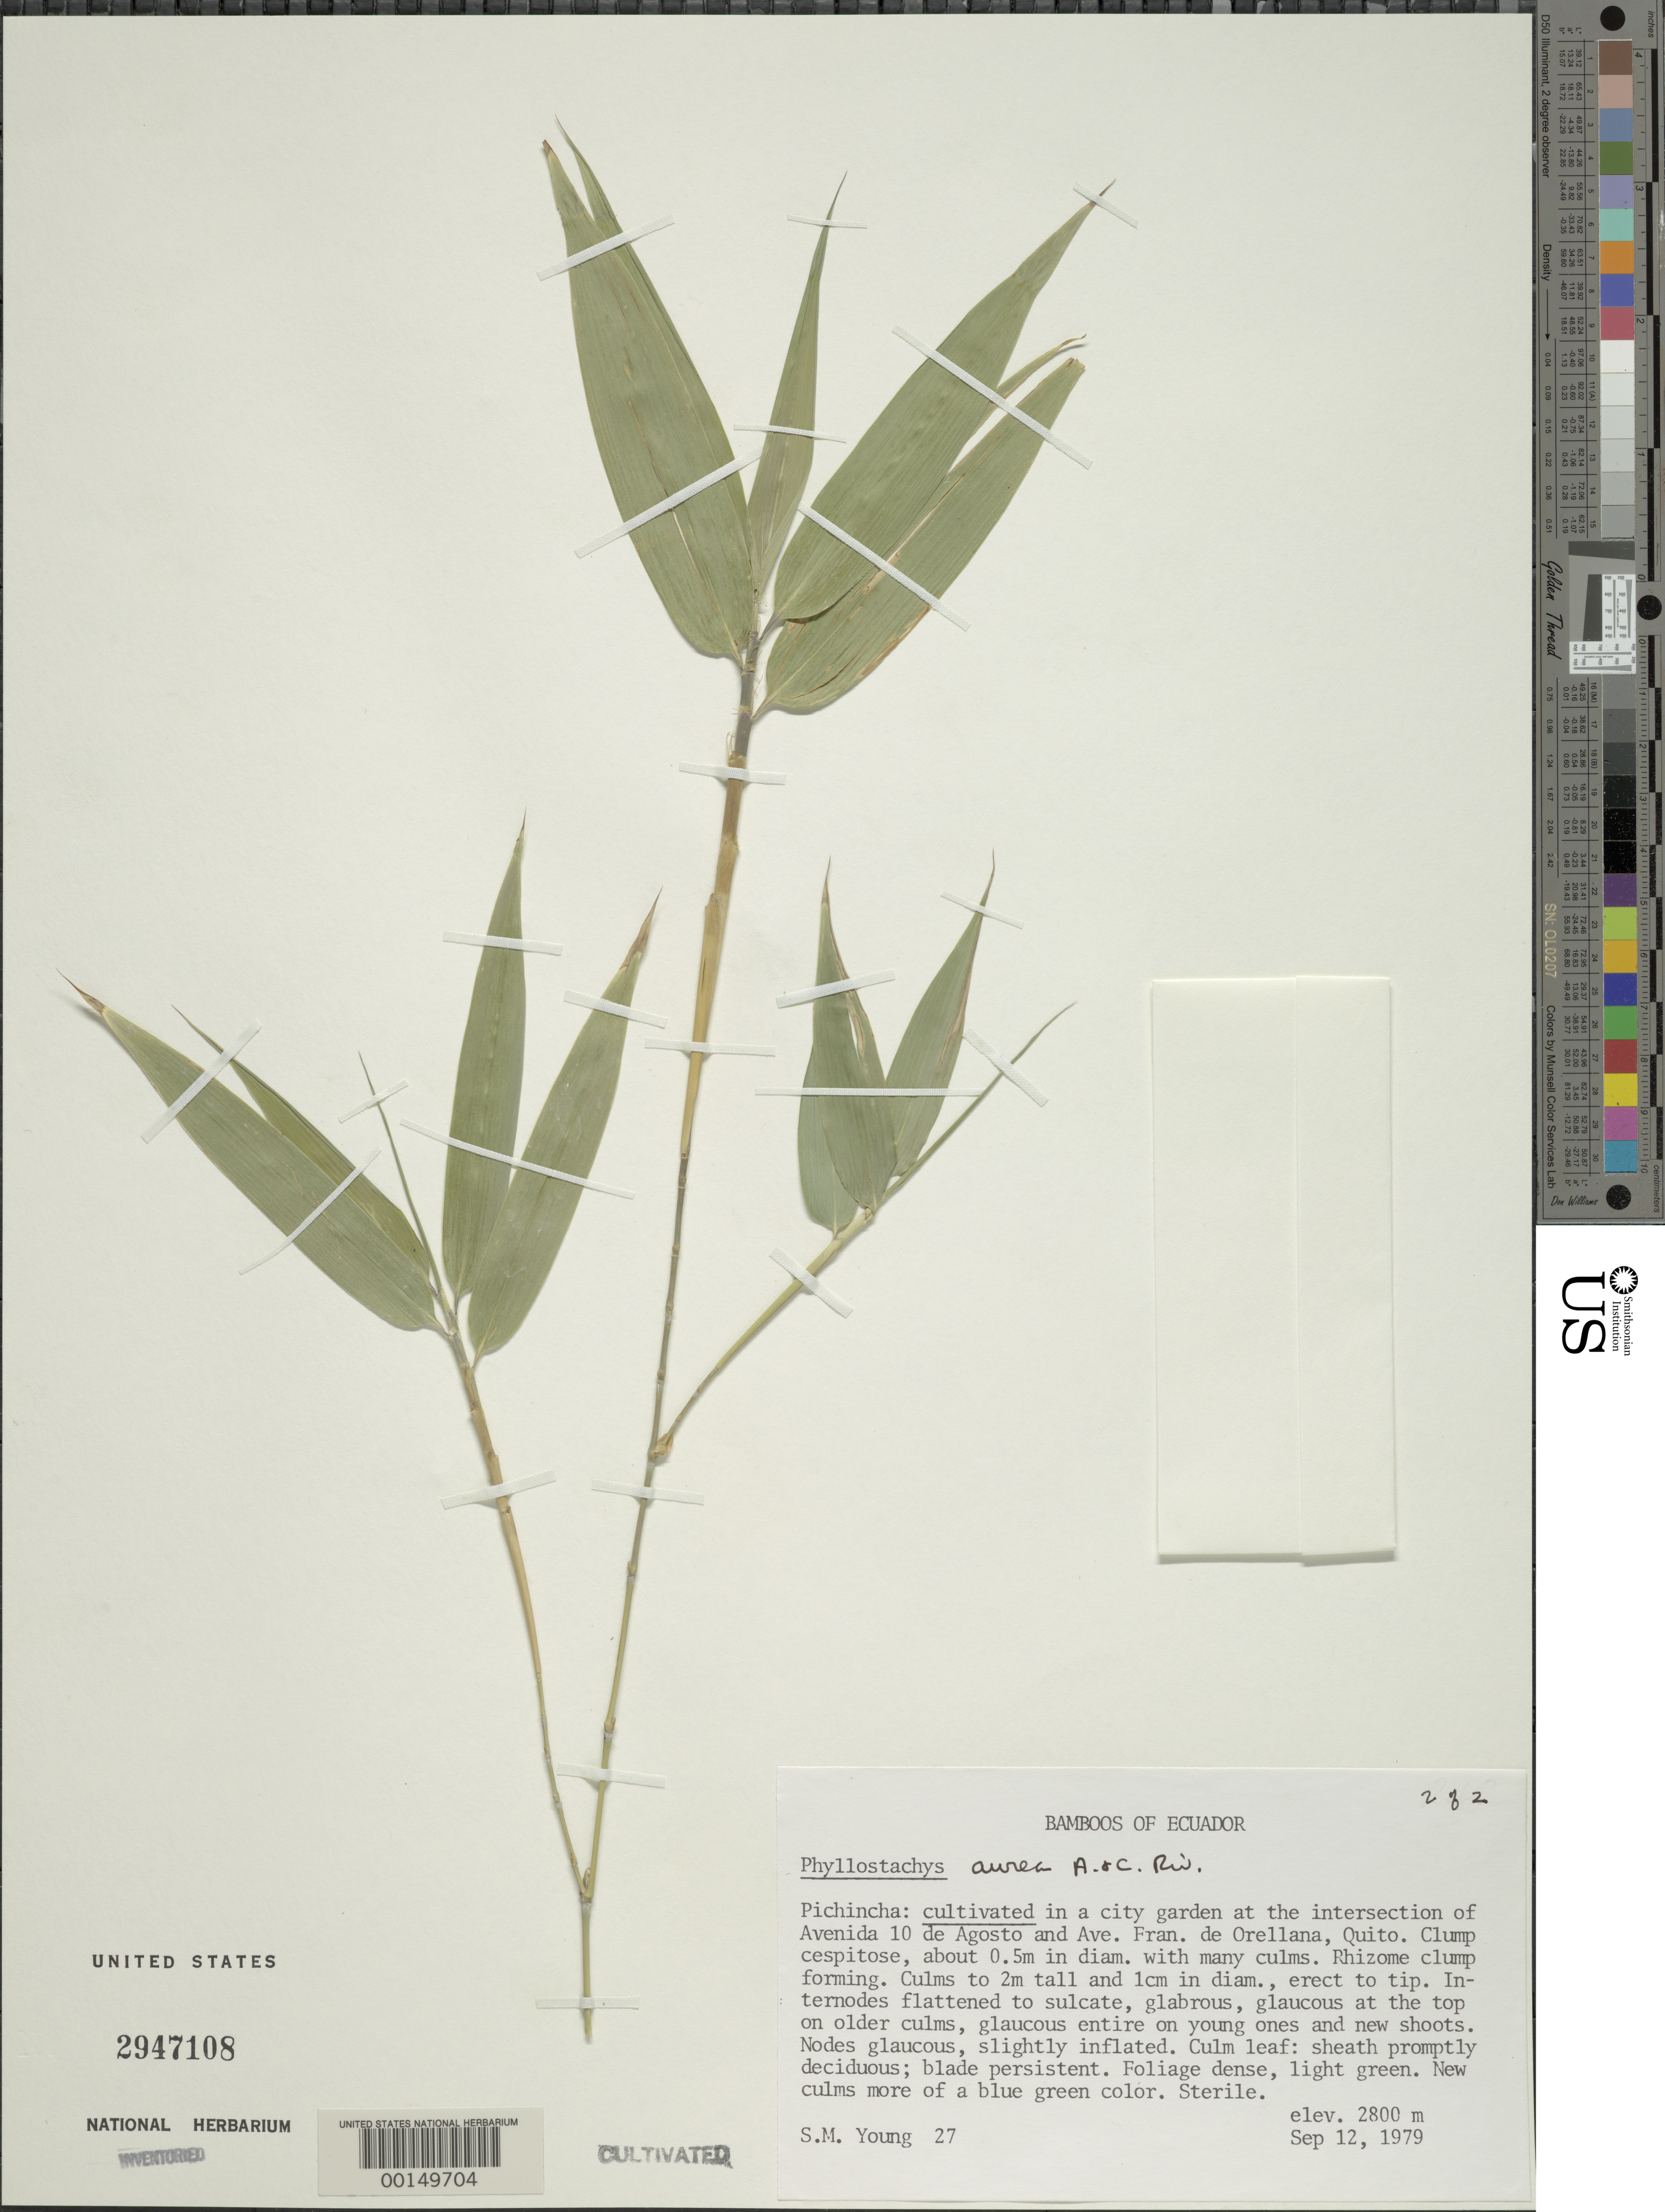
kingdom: Plantae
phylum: Tracheophyta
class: Liliopsida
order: Poales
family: Poaceae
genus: Phyllostachys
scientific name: Phyllostachys aurea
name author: Rivière & C. Rivière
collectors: S. Young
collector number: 27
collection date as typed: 12 Sep 1979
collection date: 1979-09-12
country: Ecuador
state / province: Pichincha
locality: Quito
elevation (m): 2800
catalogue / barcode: US 2947108